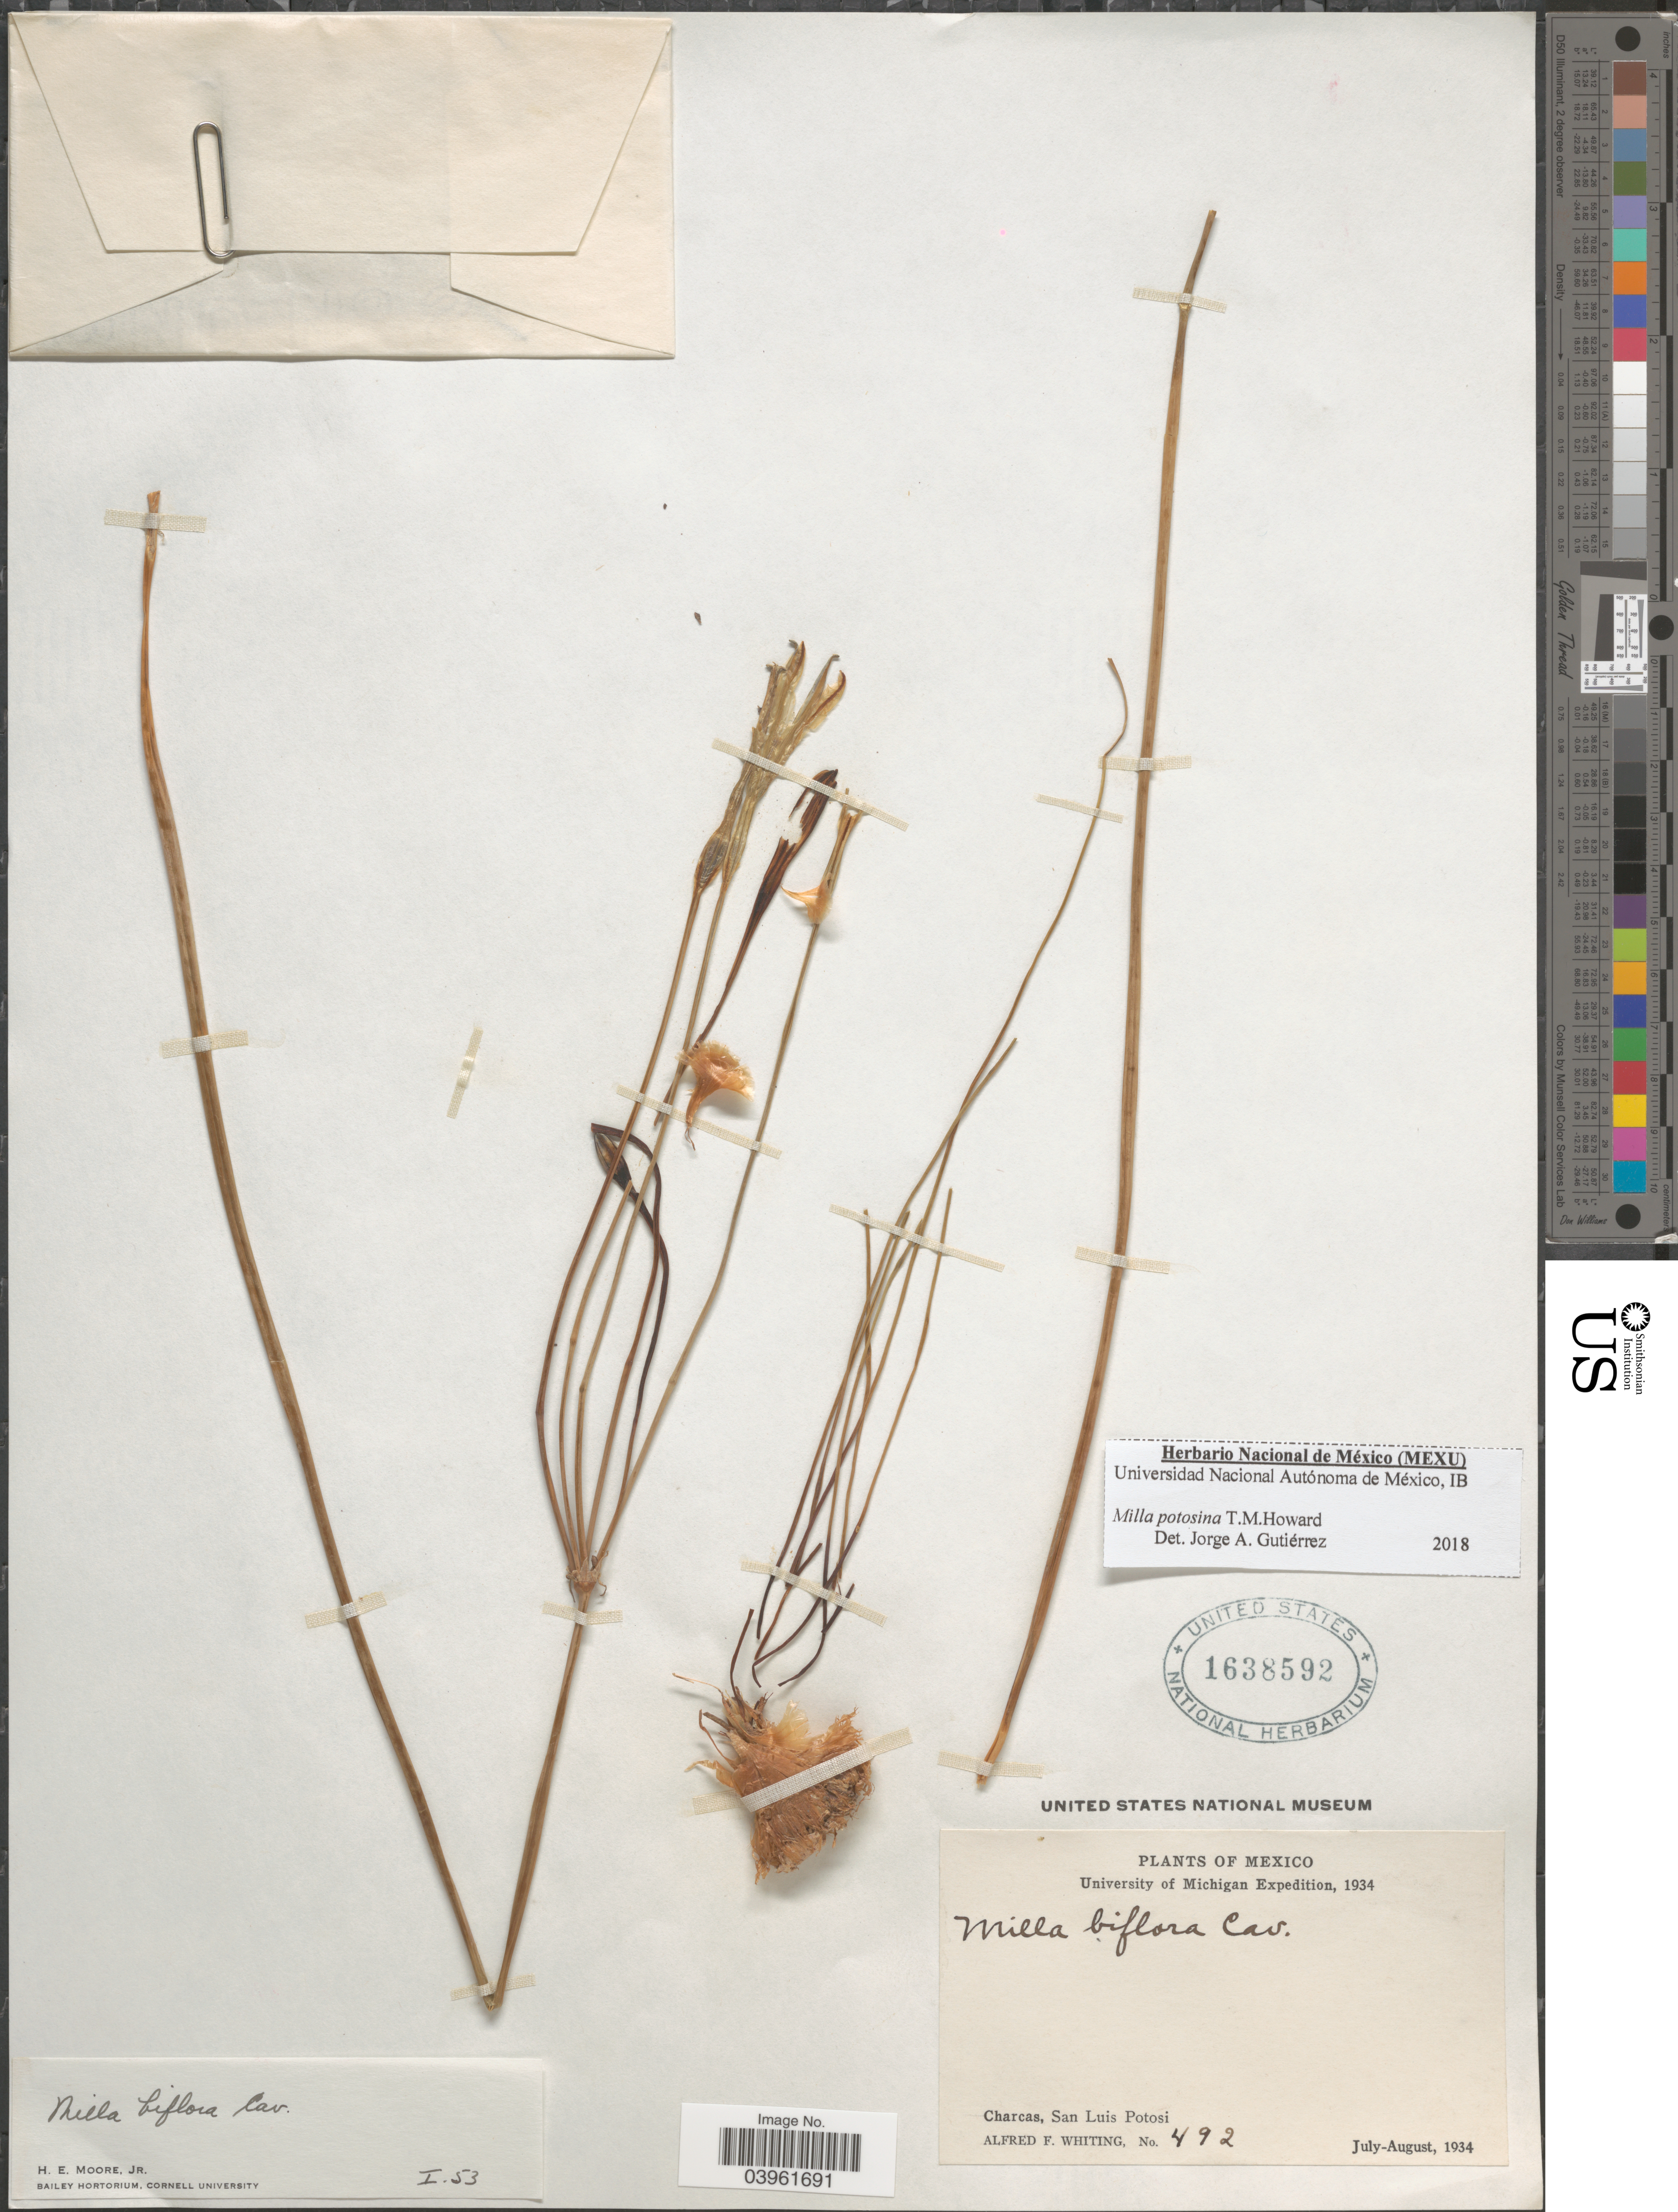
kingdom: Plantae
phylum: Tracheophyta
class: Liliopsida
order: Asparagales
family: Asparagaceae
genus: Milla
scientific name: Milla potosina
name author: T.M. Howard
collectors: A. F. Whiting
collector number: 492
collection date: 1934-07/1934-08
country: Mexico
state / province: San Luis Potosí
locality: Charcas.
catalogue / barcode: US 1638592